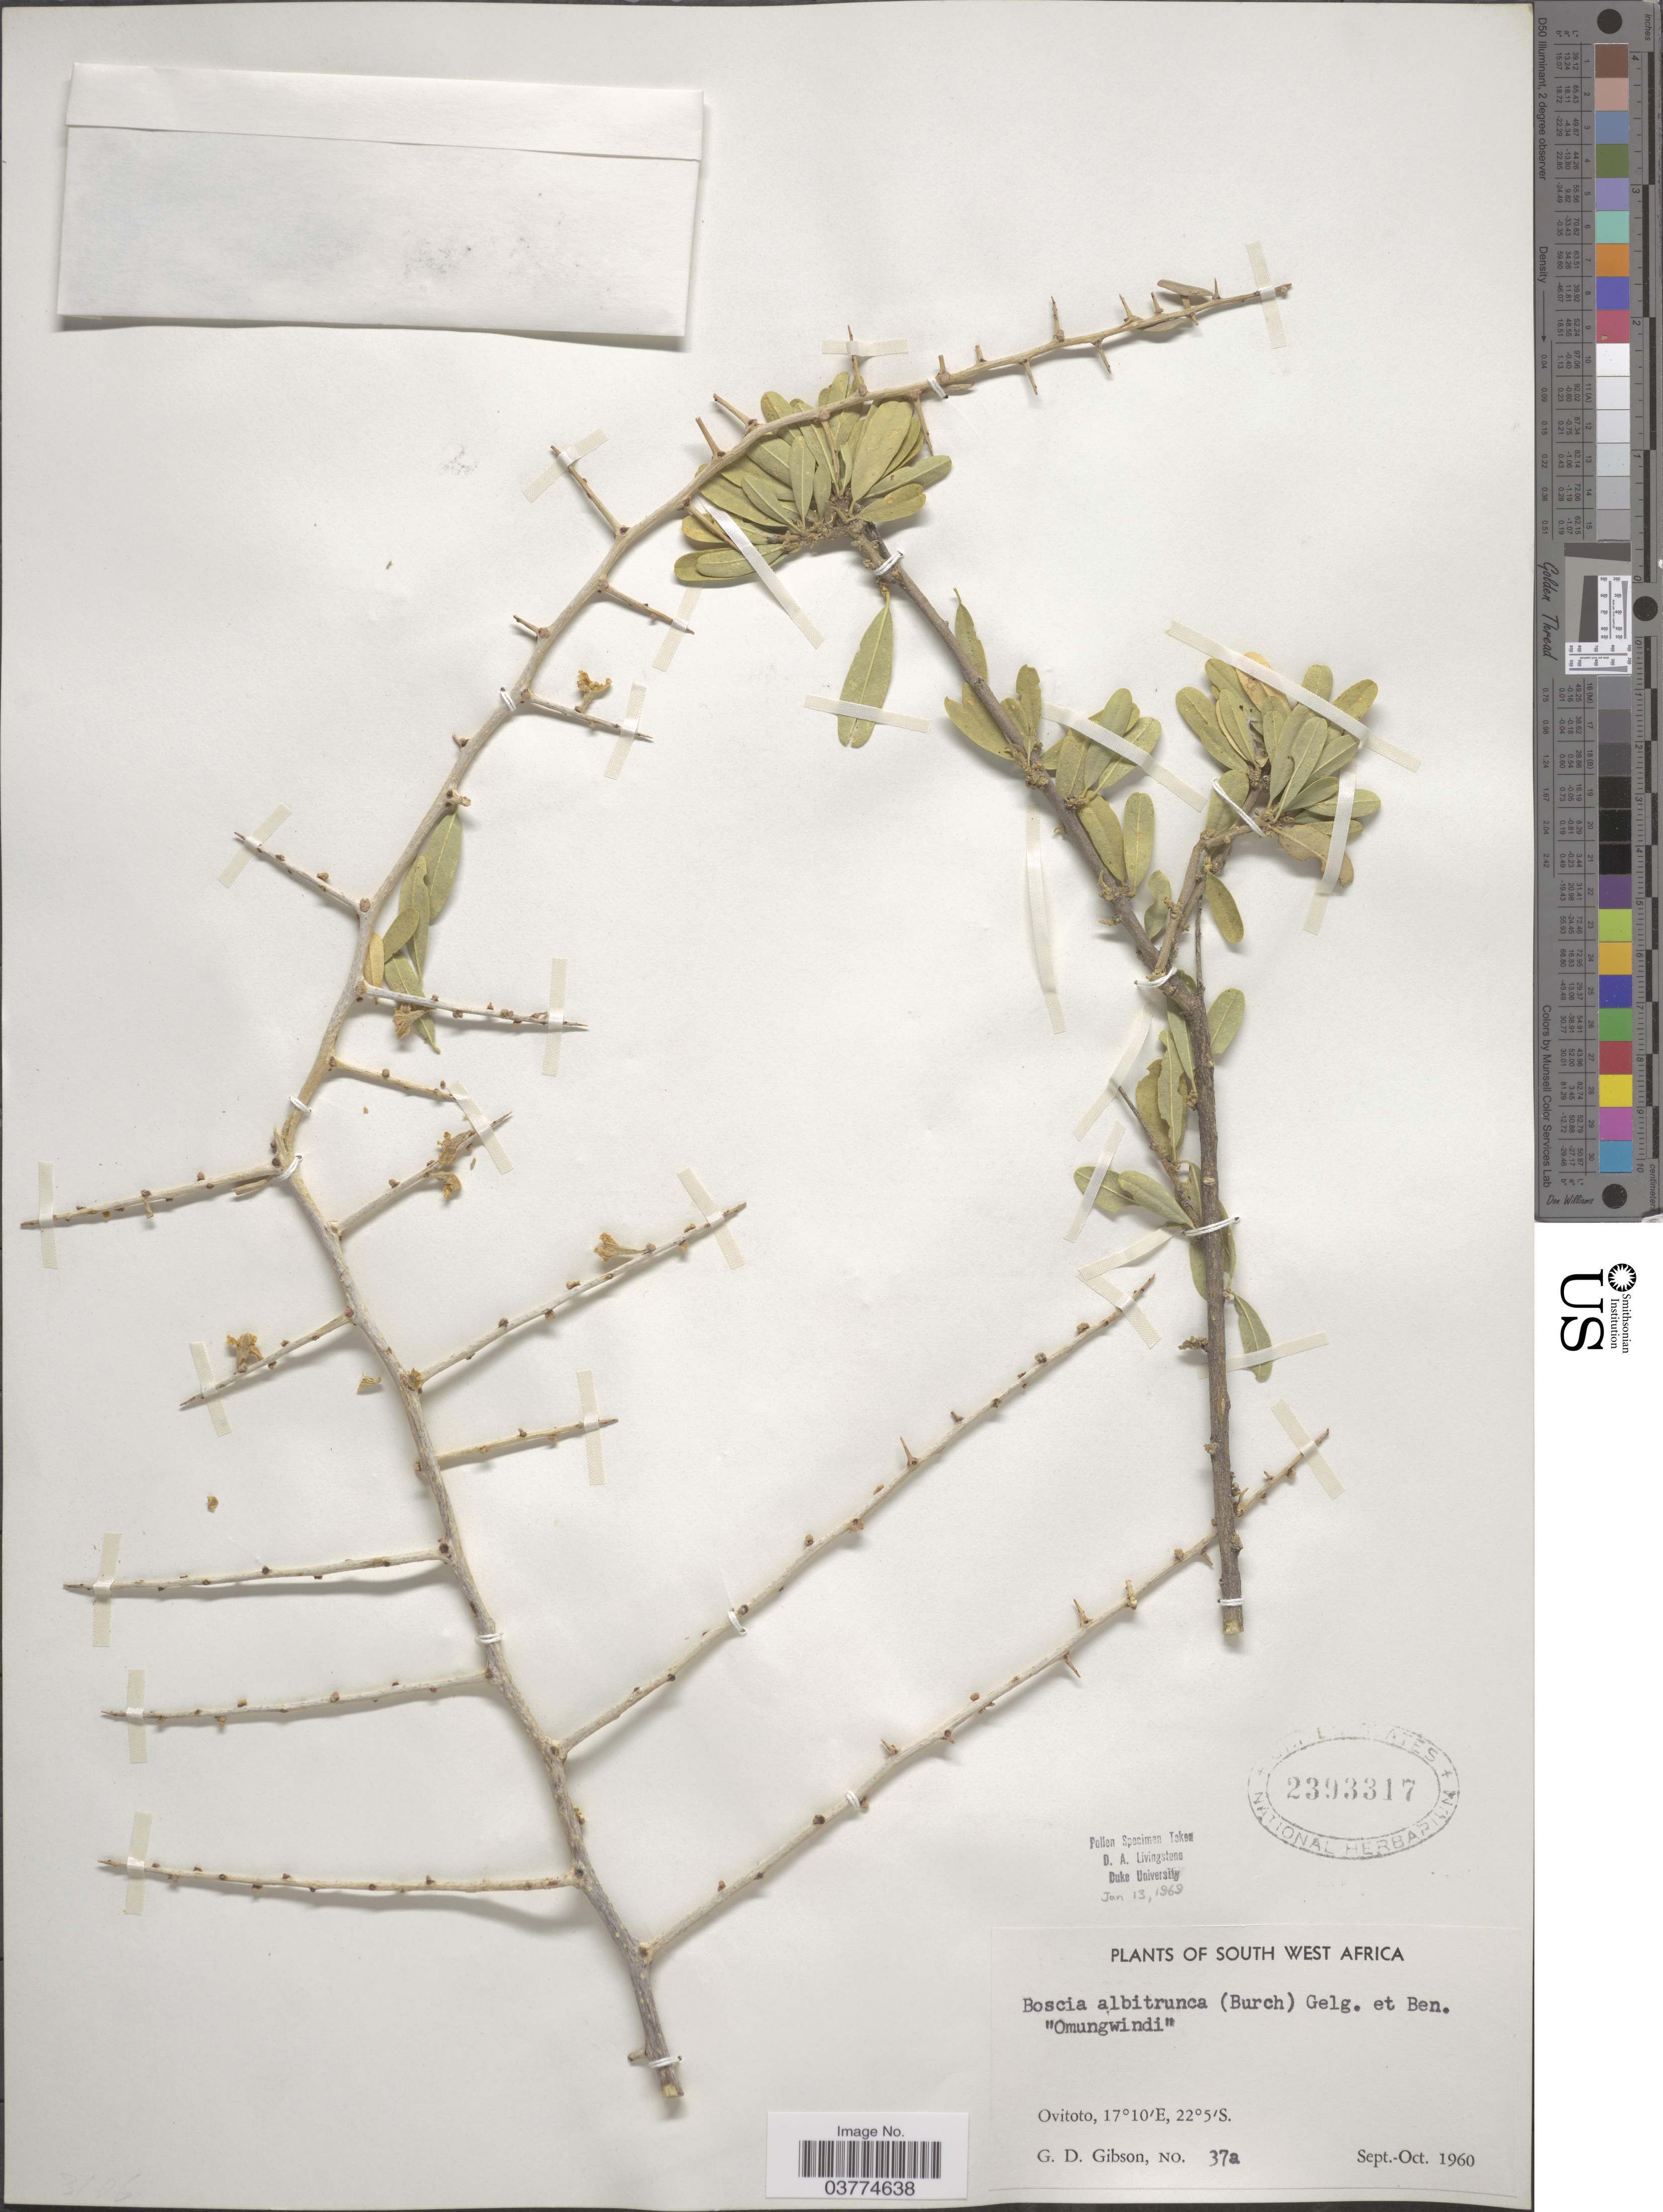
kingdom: Plantae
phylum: Tracheophyta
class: Magnoliopsida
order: Brassicales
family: Capparaceae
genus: Boscia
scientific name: Boscia albitrunca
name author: (Burch.) Gilg & Gilg-Ben.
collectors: G. D. Gibson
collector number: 37a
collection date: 1960-09/1960-10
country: Namibia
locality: South West Africa. "Omungwindi". Ovitoto.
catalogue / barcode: US 2393317